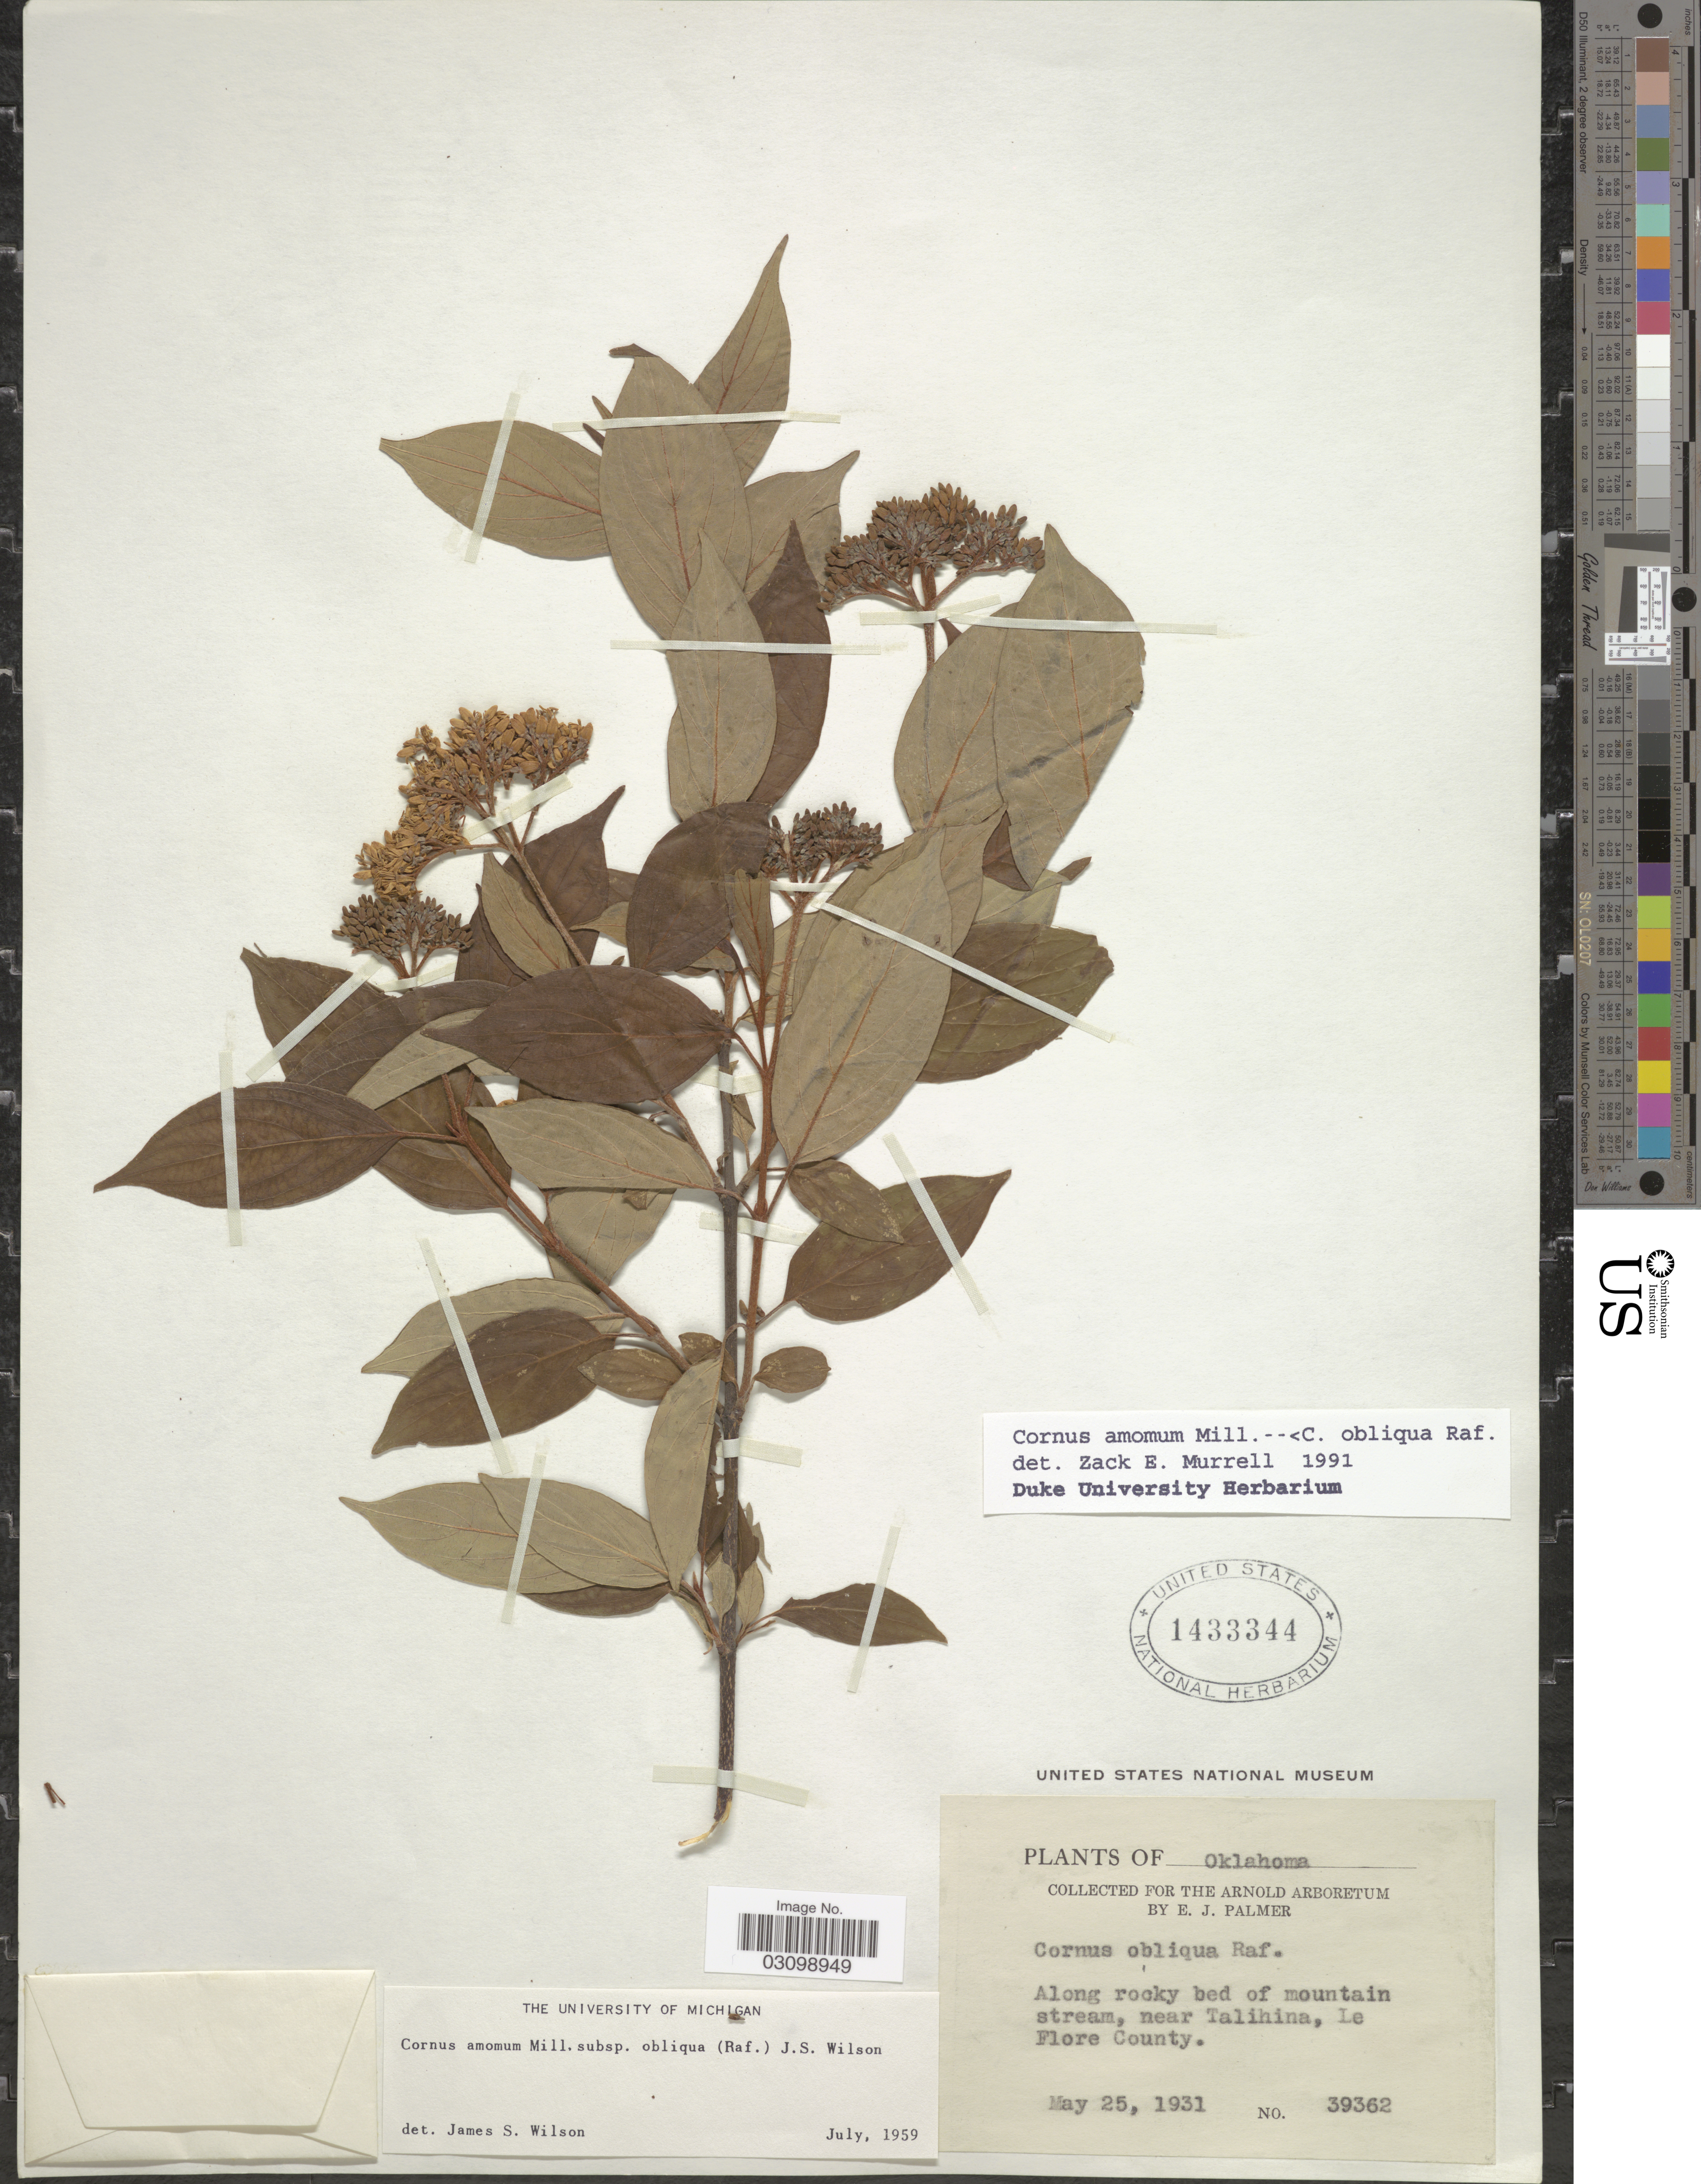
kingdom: Plantae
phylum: Tracheophyta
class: Magnoliopsida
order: Cornales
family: Cornaceae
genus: Cornus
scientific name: Cornus sp.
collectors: E. J. Palmer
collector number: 39362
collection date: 1931-05-25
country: United States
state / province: Oklahoma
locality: Along rocky bed of mountain stream, near Talihina, Le Flore County.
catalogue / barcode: US 1433344